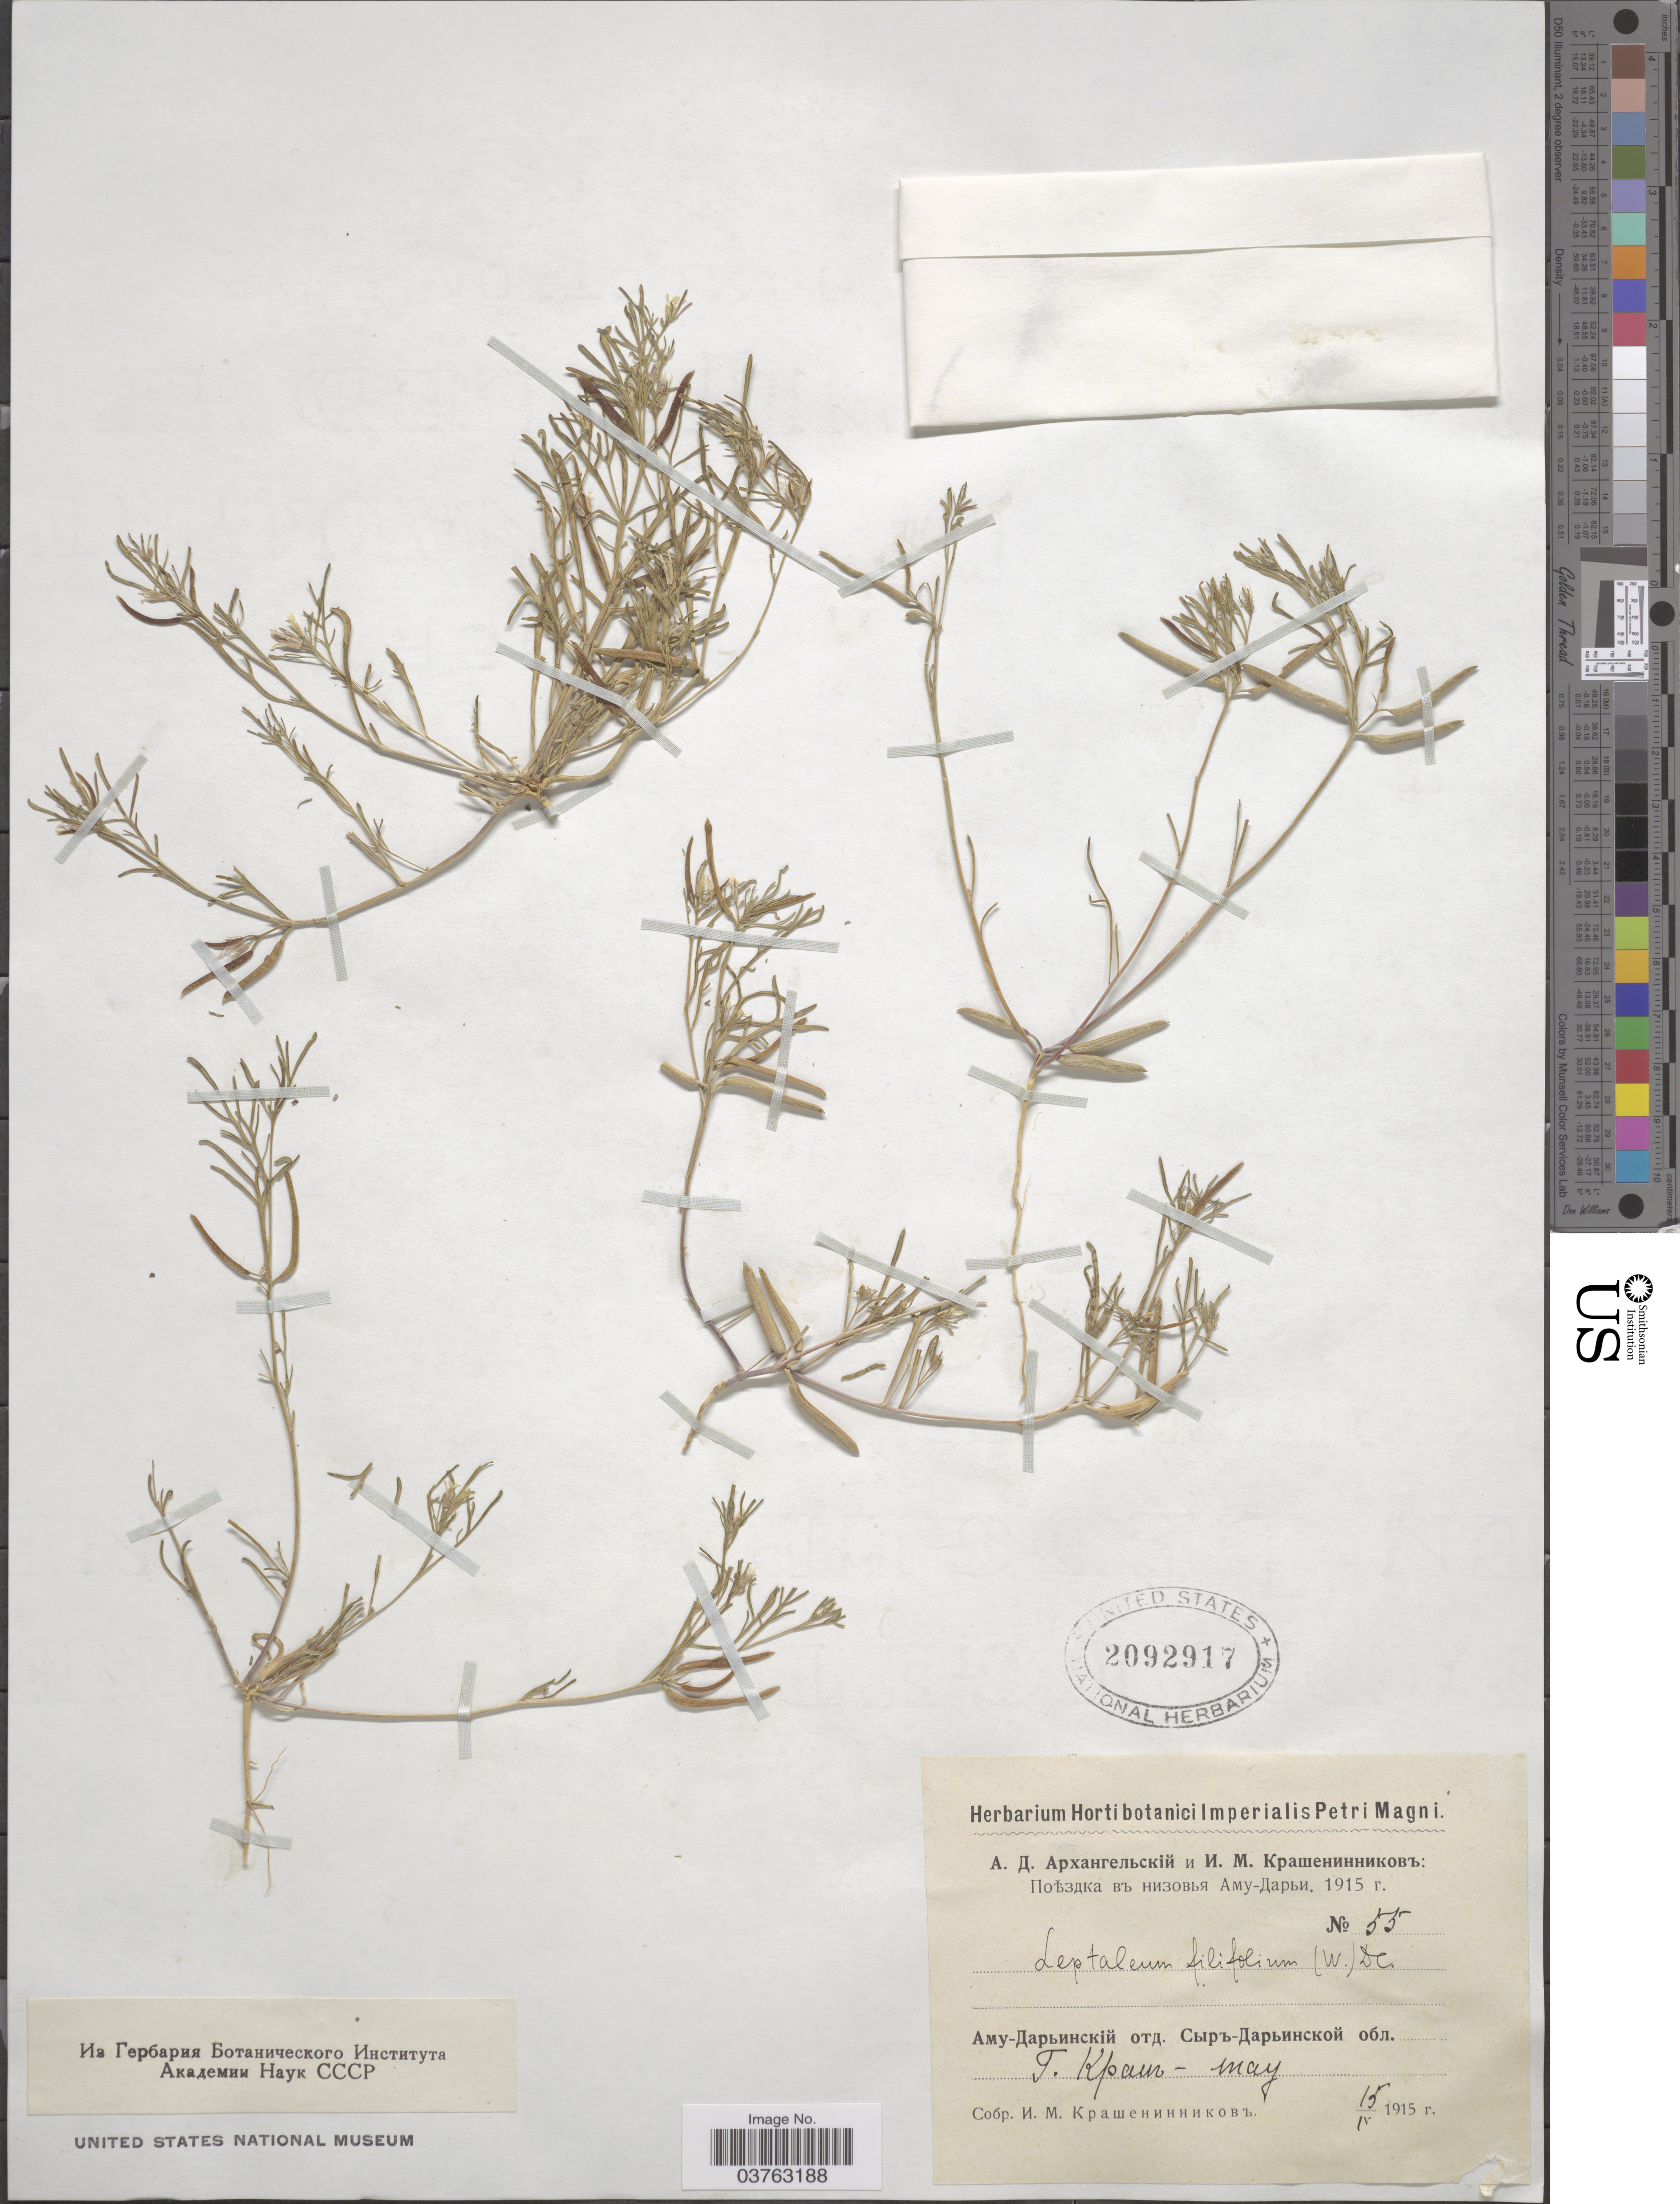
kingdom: Plantae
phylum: Tracheophyta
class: Magnoliopsida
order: Brassicales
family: Brassicaceae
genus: Leptaleum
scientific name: Leptaleum filifolium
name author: DC.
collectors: I. Krasheninnikov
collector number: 55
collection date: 1915-04-15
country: Uzbekistan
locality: Downstream of river Amu Darya.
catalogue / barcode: US 2092917